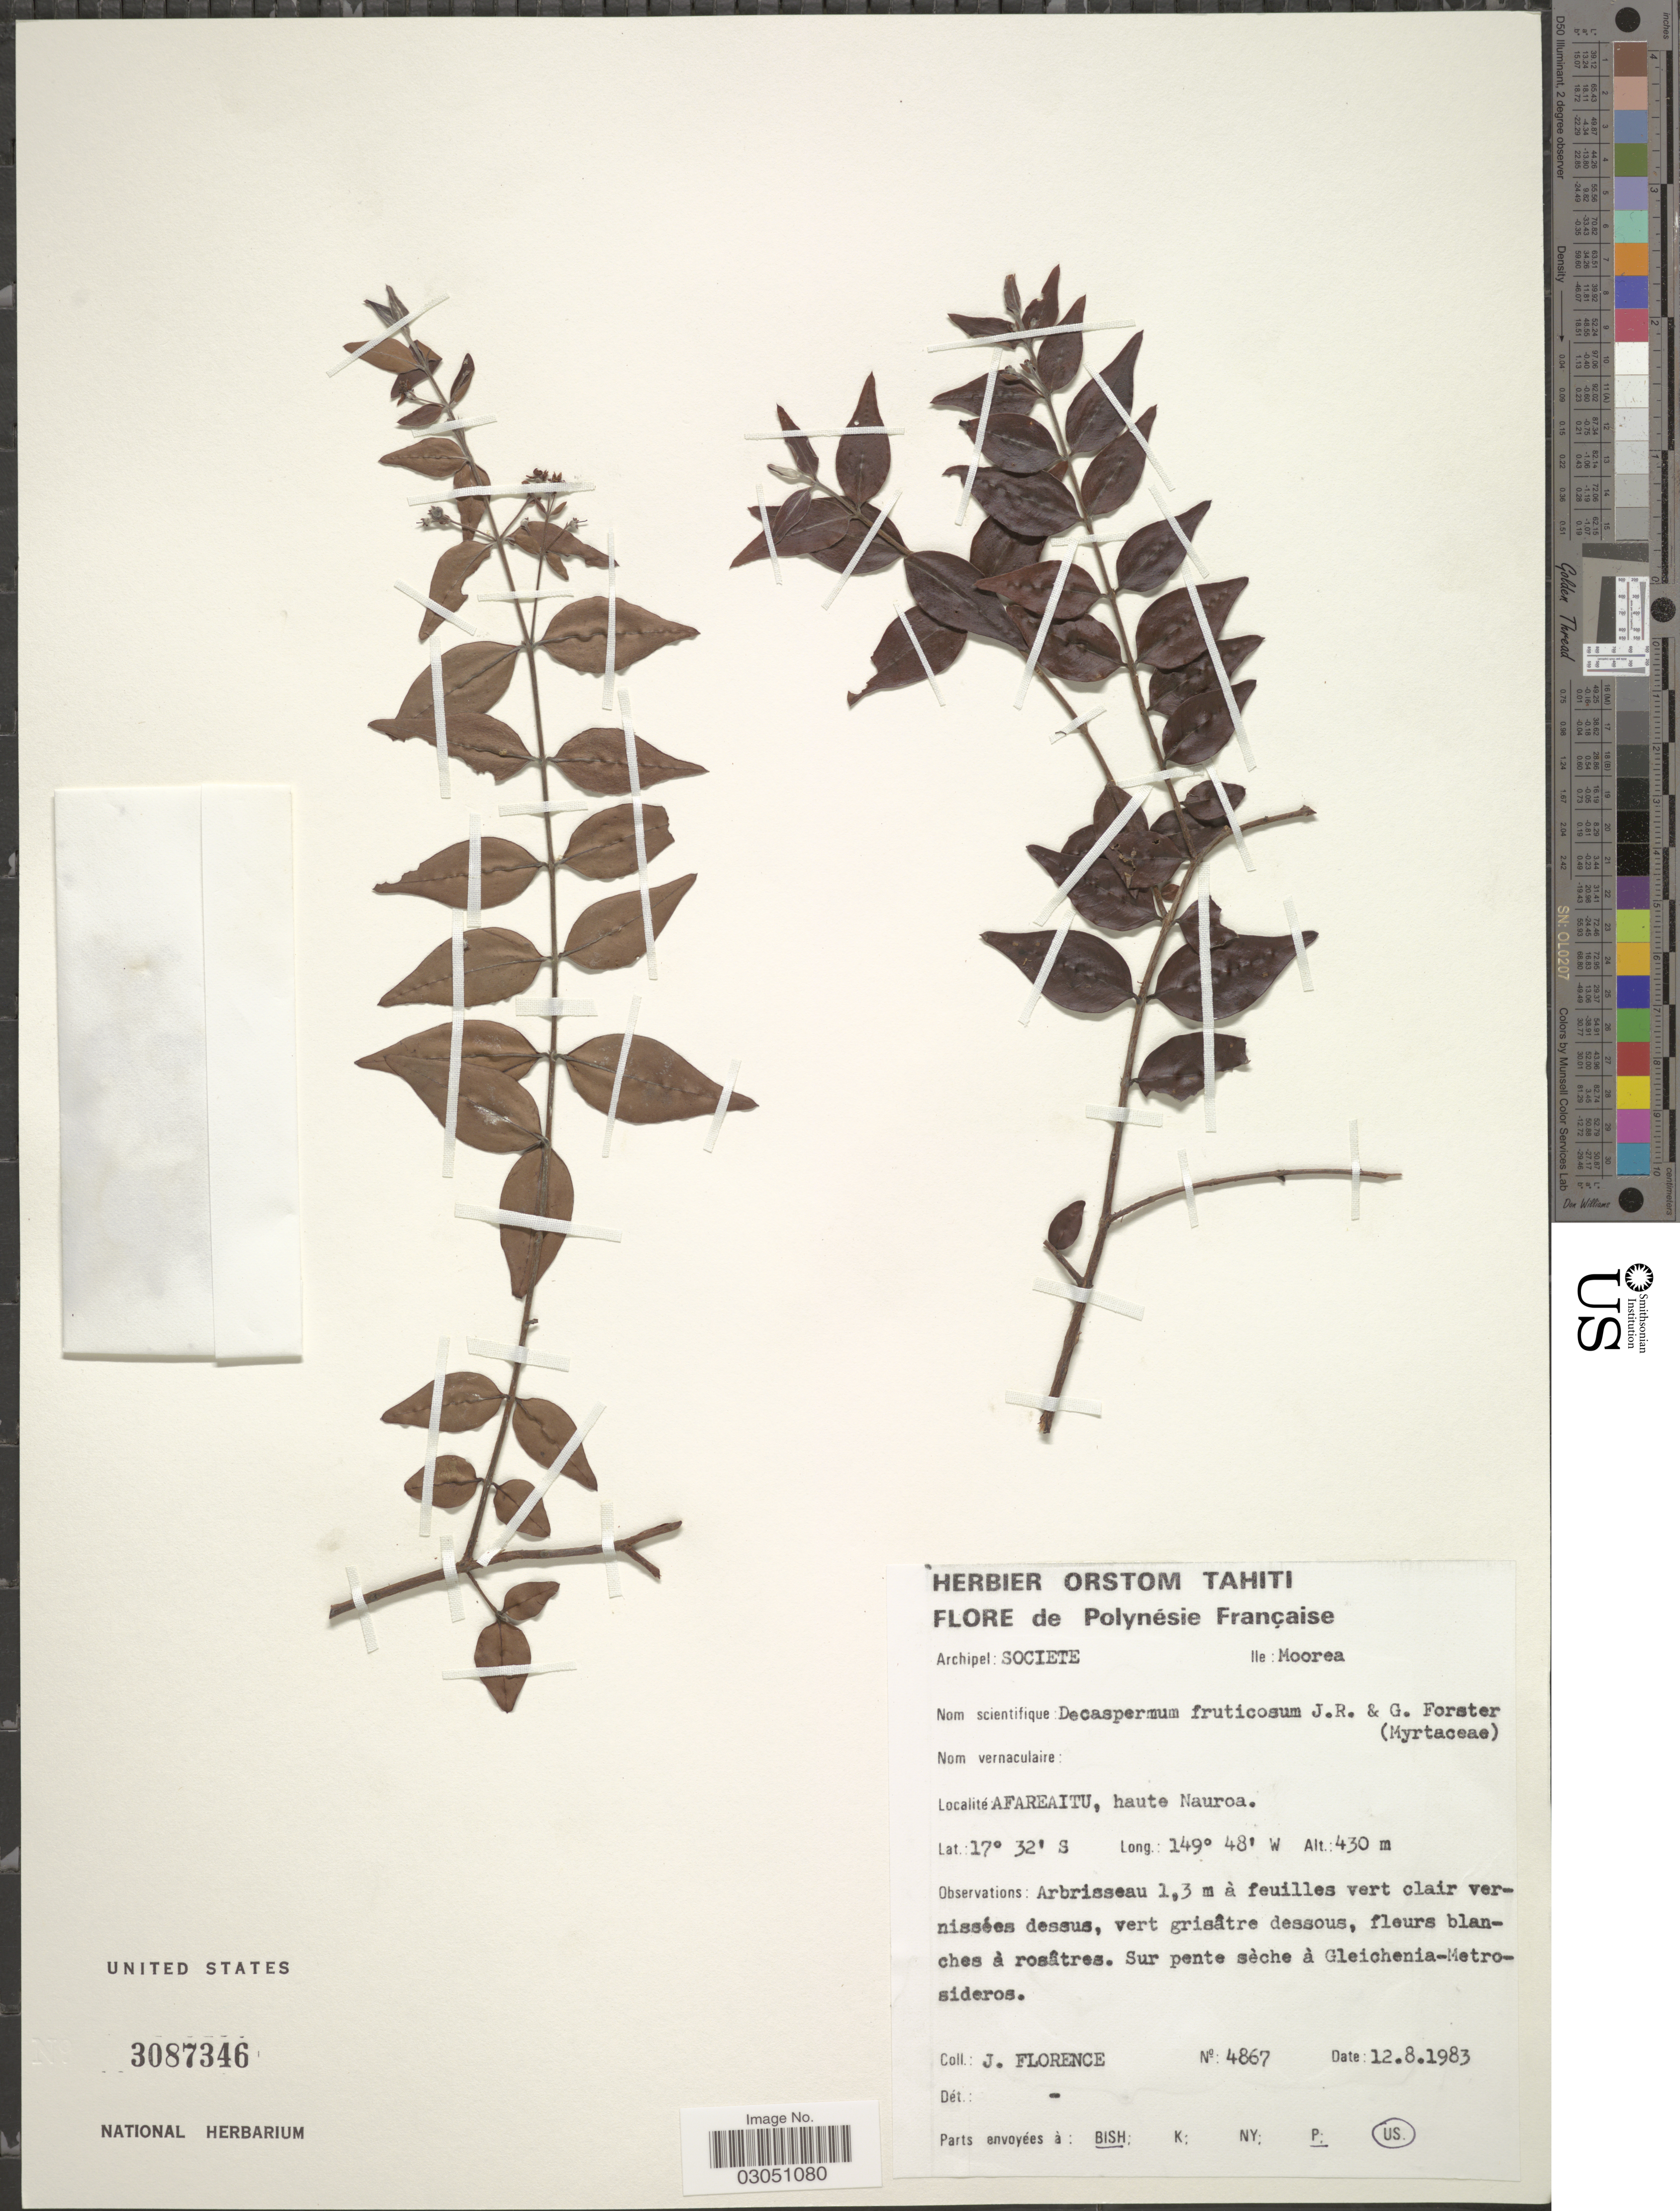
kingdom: Plantae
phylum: Tracheophyta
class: Magnoliopsida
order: Myrtales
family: Myrtaceae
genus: Decaspermum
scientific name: Decaspermum fruticosum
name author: J.R. Forst. & G. Forst.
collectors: J. Florence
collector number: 4867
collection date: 1983-08-12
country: French Polynesia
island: Moorea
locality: Polynésie Française. Archipel: Societe. Ile: Moorea. Afareaitu, haute Nauroa.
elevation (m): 430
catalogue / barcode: US 3087346